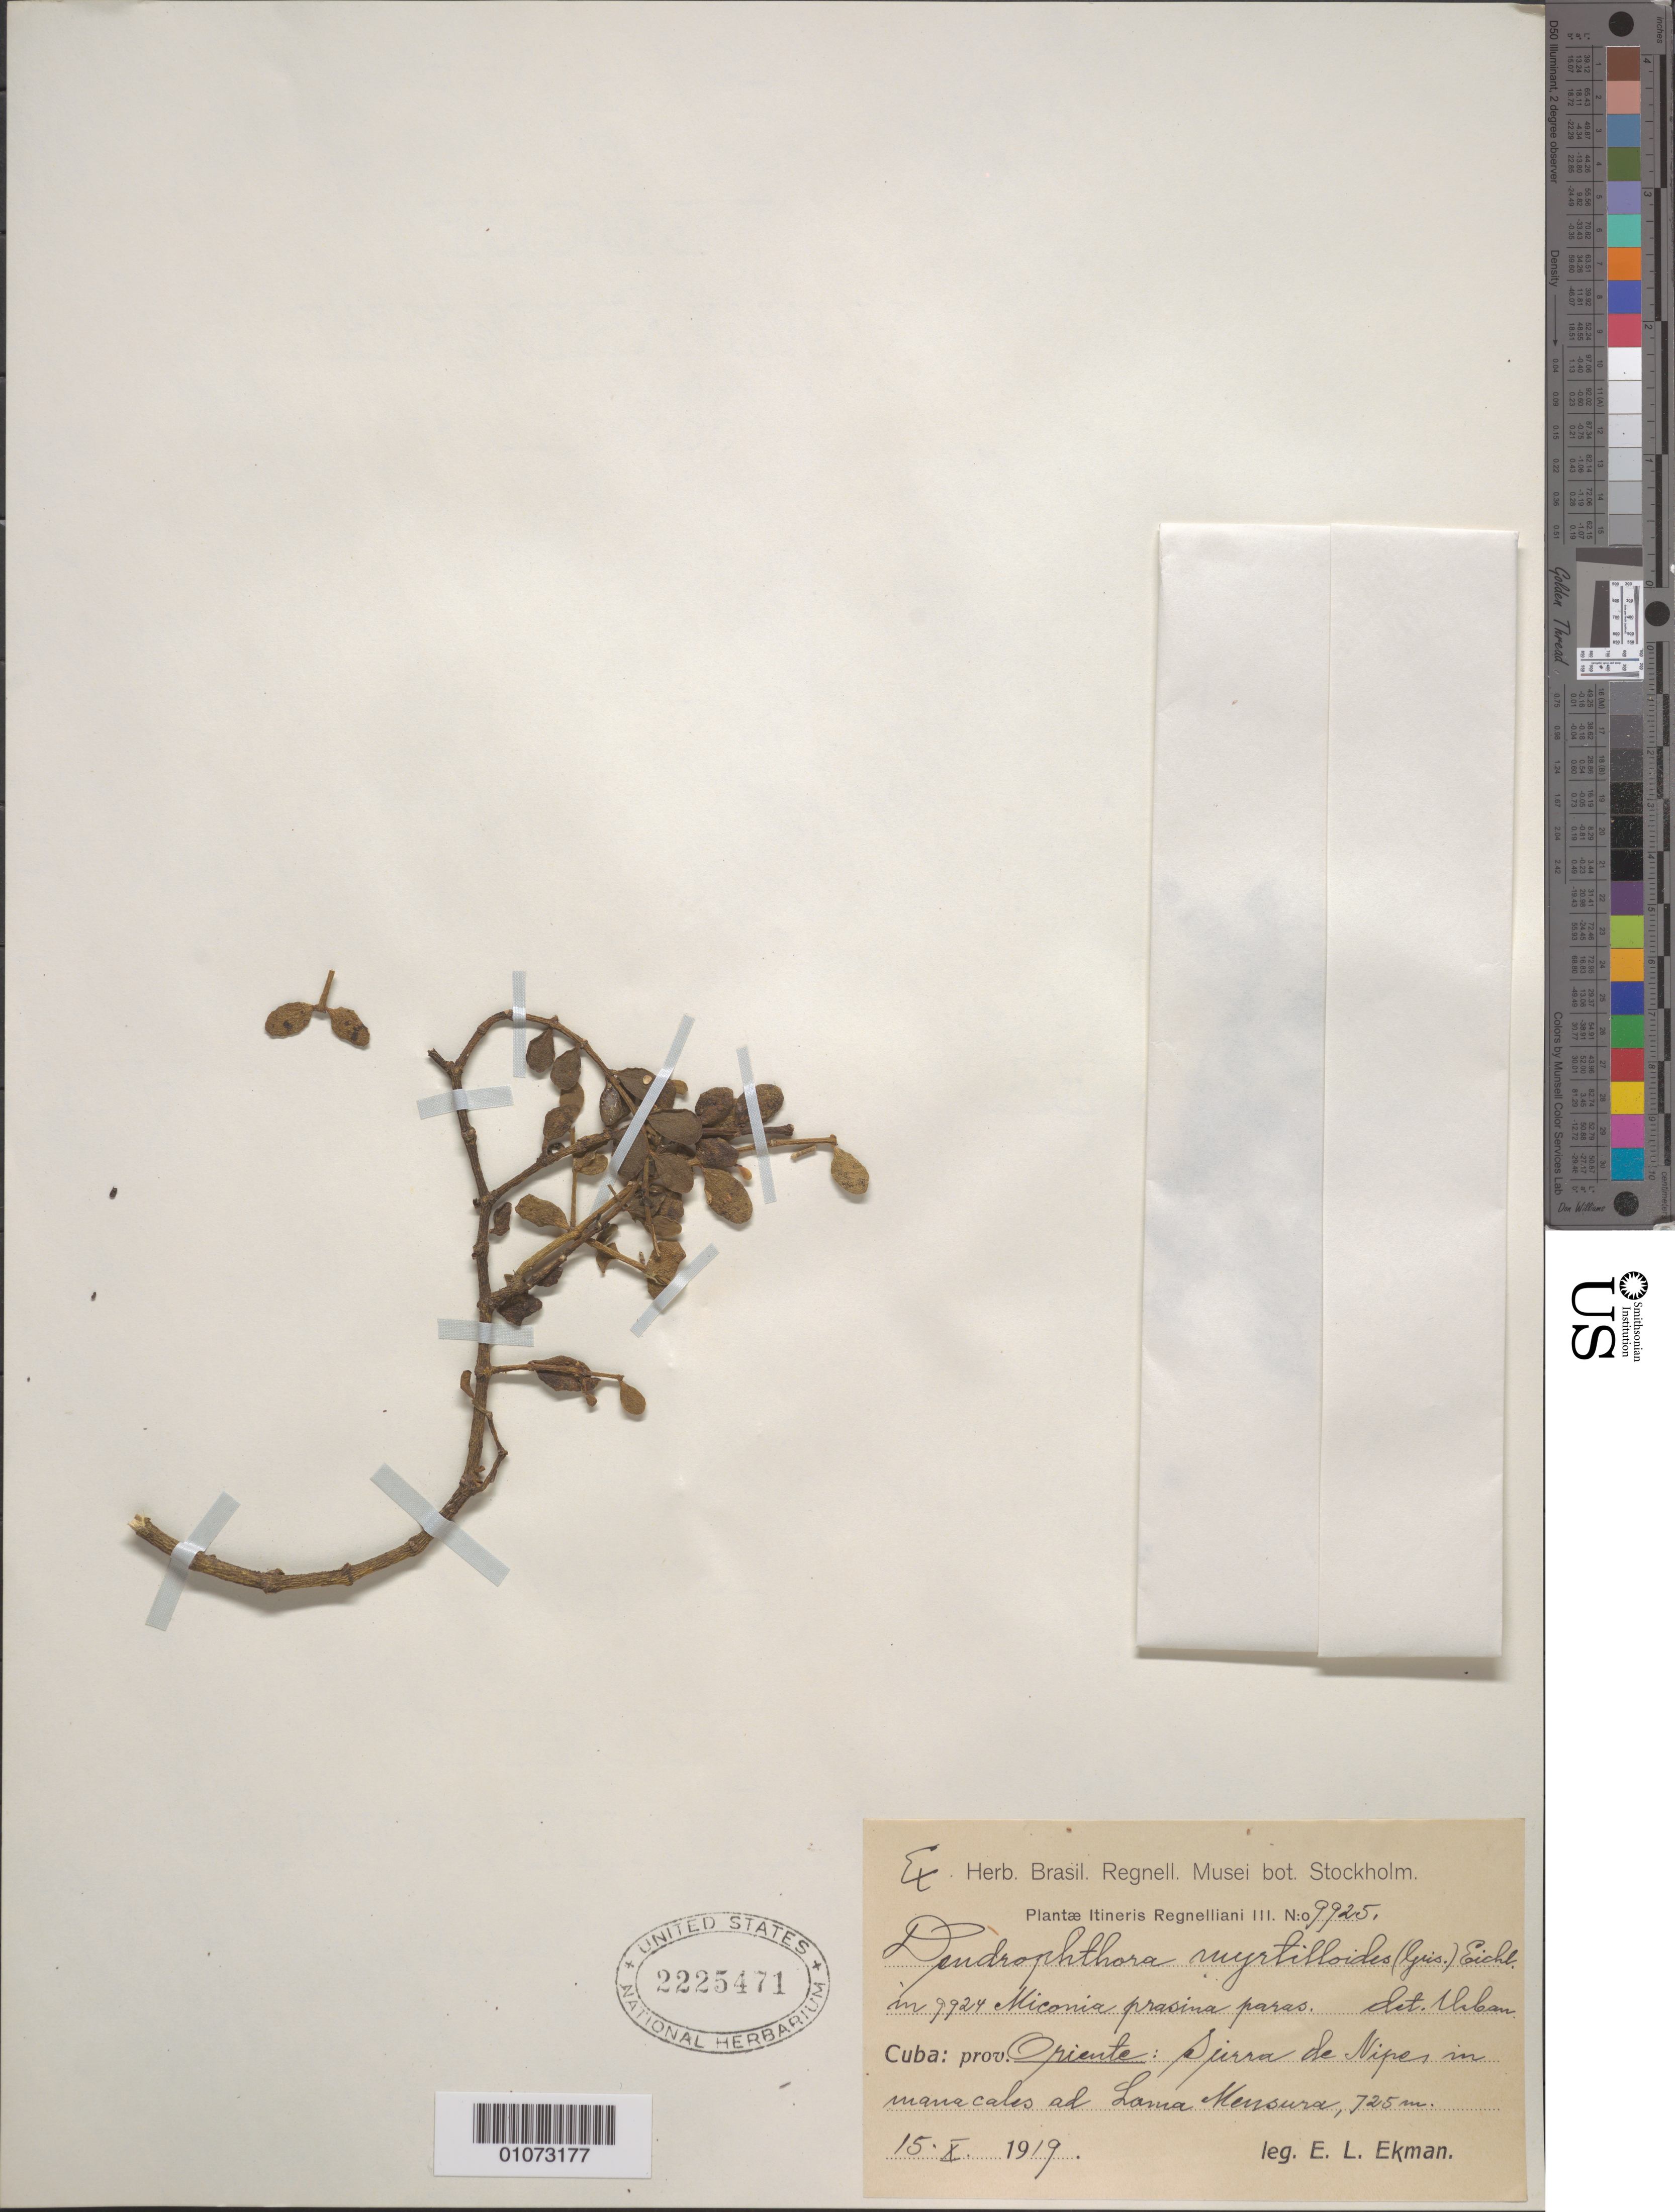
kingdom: Plantae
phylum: Tracheophyta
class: Magnoliopsida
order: Santalales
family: Viscaceae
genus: Dendrophthora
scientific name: Dendrophthora myrtilloides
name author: Eichler in Mart.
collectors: E. L. Ekman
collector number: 9925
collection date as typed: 15 Oct 1919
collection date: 1919-10-15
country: Cuba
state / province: Holguín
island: Cuba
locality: Sierra de Nipe at Lorna Meusurse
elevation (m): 75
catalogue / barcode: US 2225471